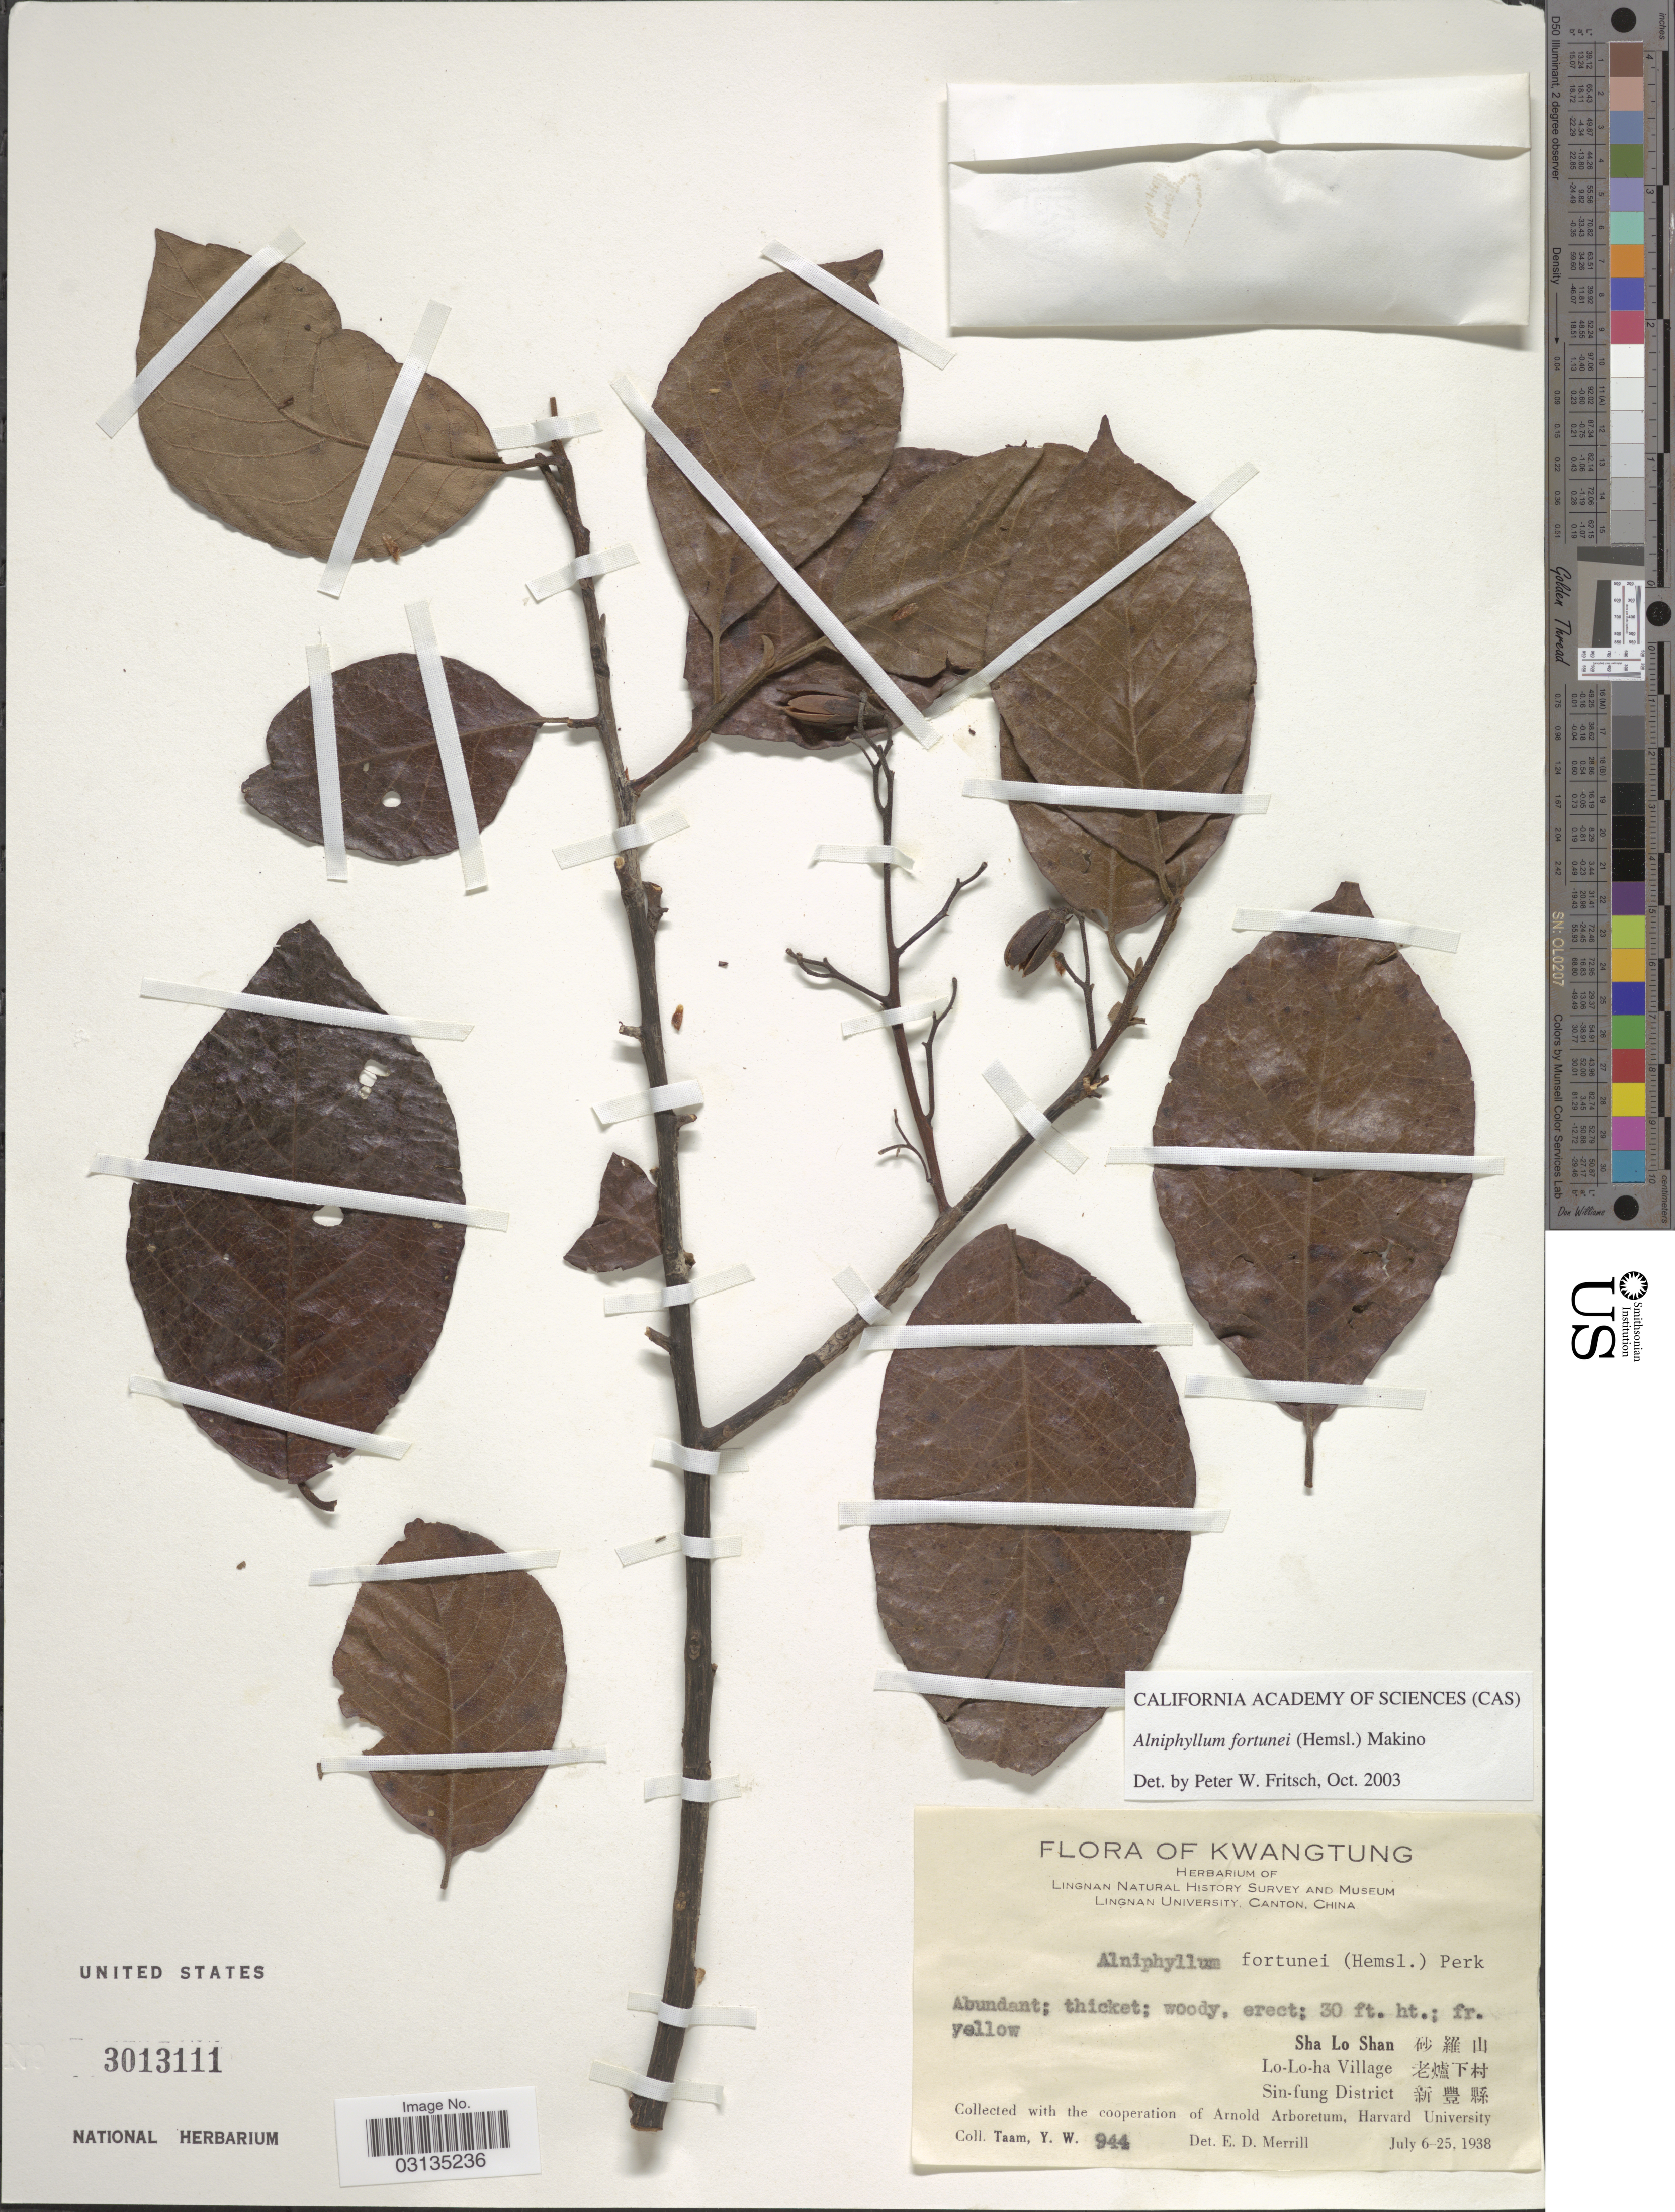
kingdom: Plantae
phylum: Tracheophyta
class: Magnoliopsida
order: Ericales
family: Styracaceae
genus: Alniphyllum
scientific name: Alniphyllum fortunei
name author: (Hemsl.) Makino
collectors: Y. W. Taam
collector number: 944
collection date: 1938-07-06/1938-07-25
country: China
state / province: Guangdong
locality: Kwangtung, Sha Lo Shan, Lo-Lo-ha Village, Sin-fung District.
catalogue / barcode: US 3013111